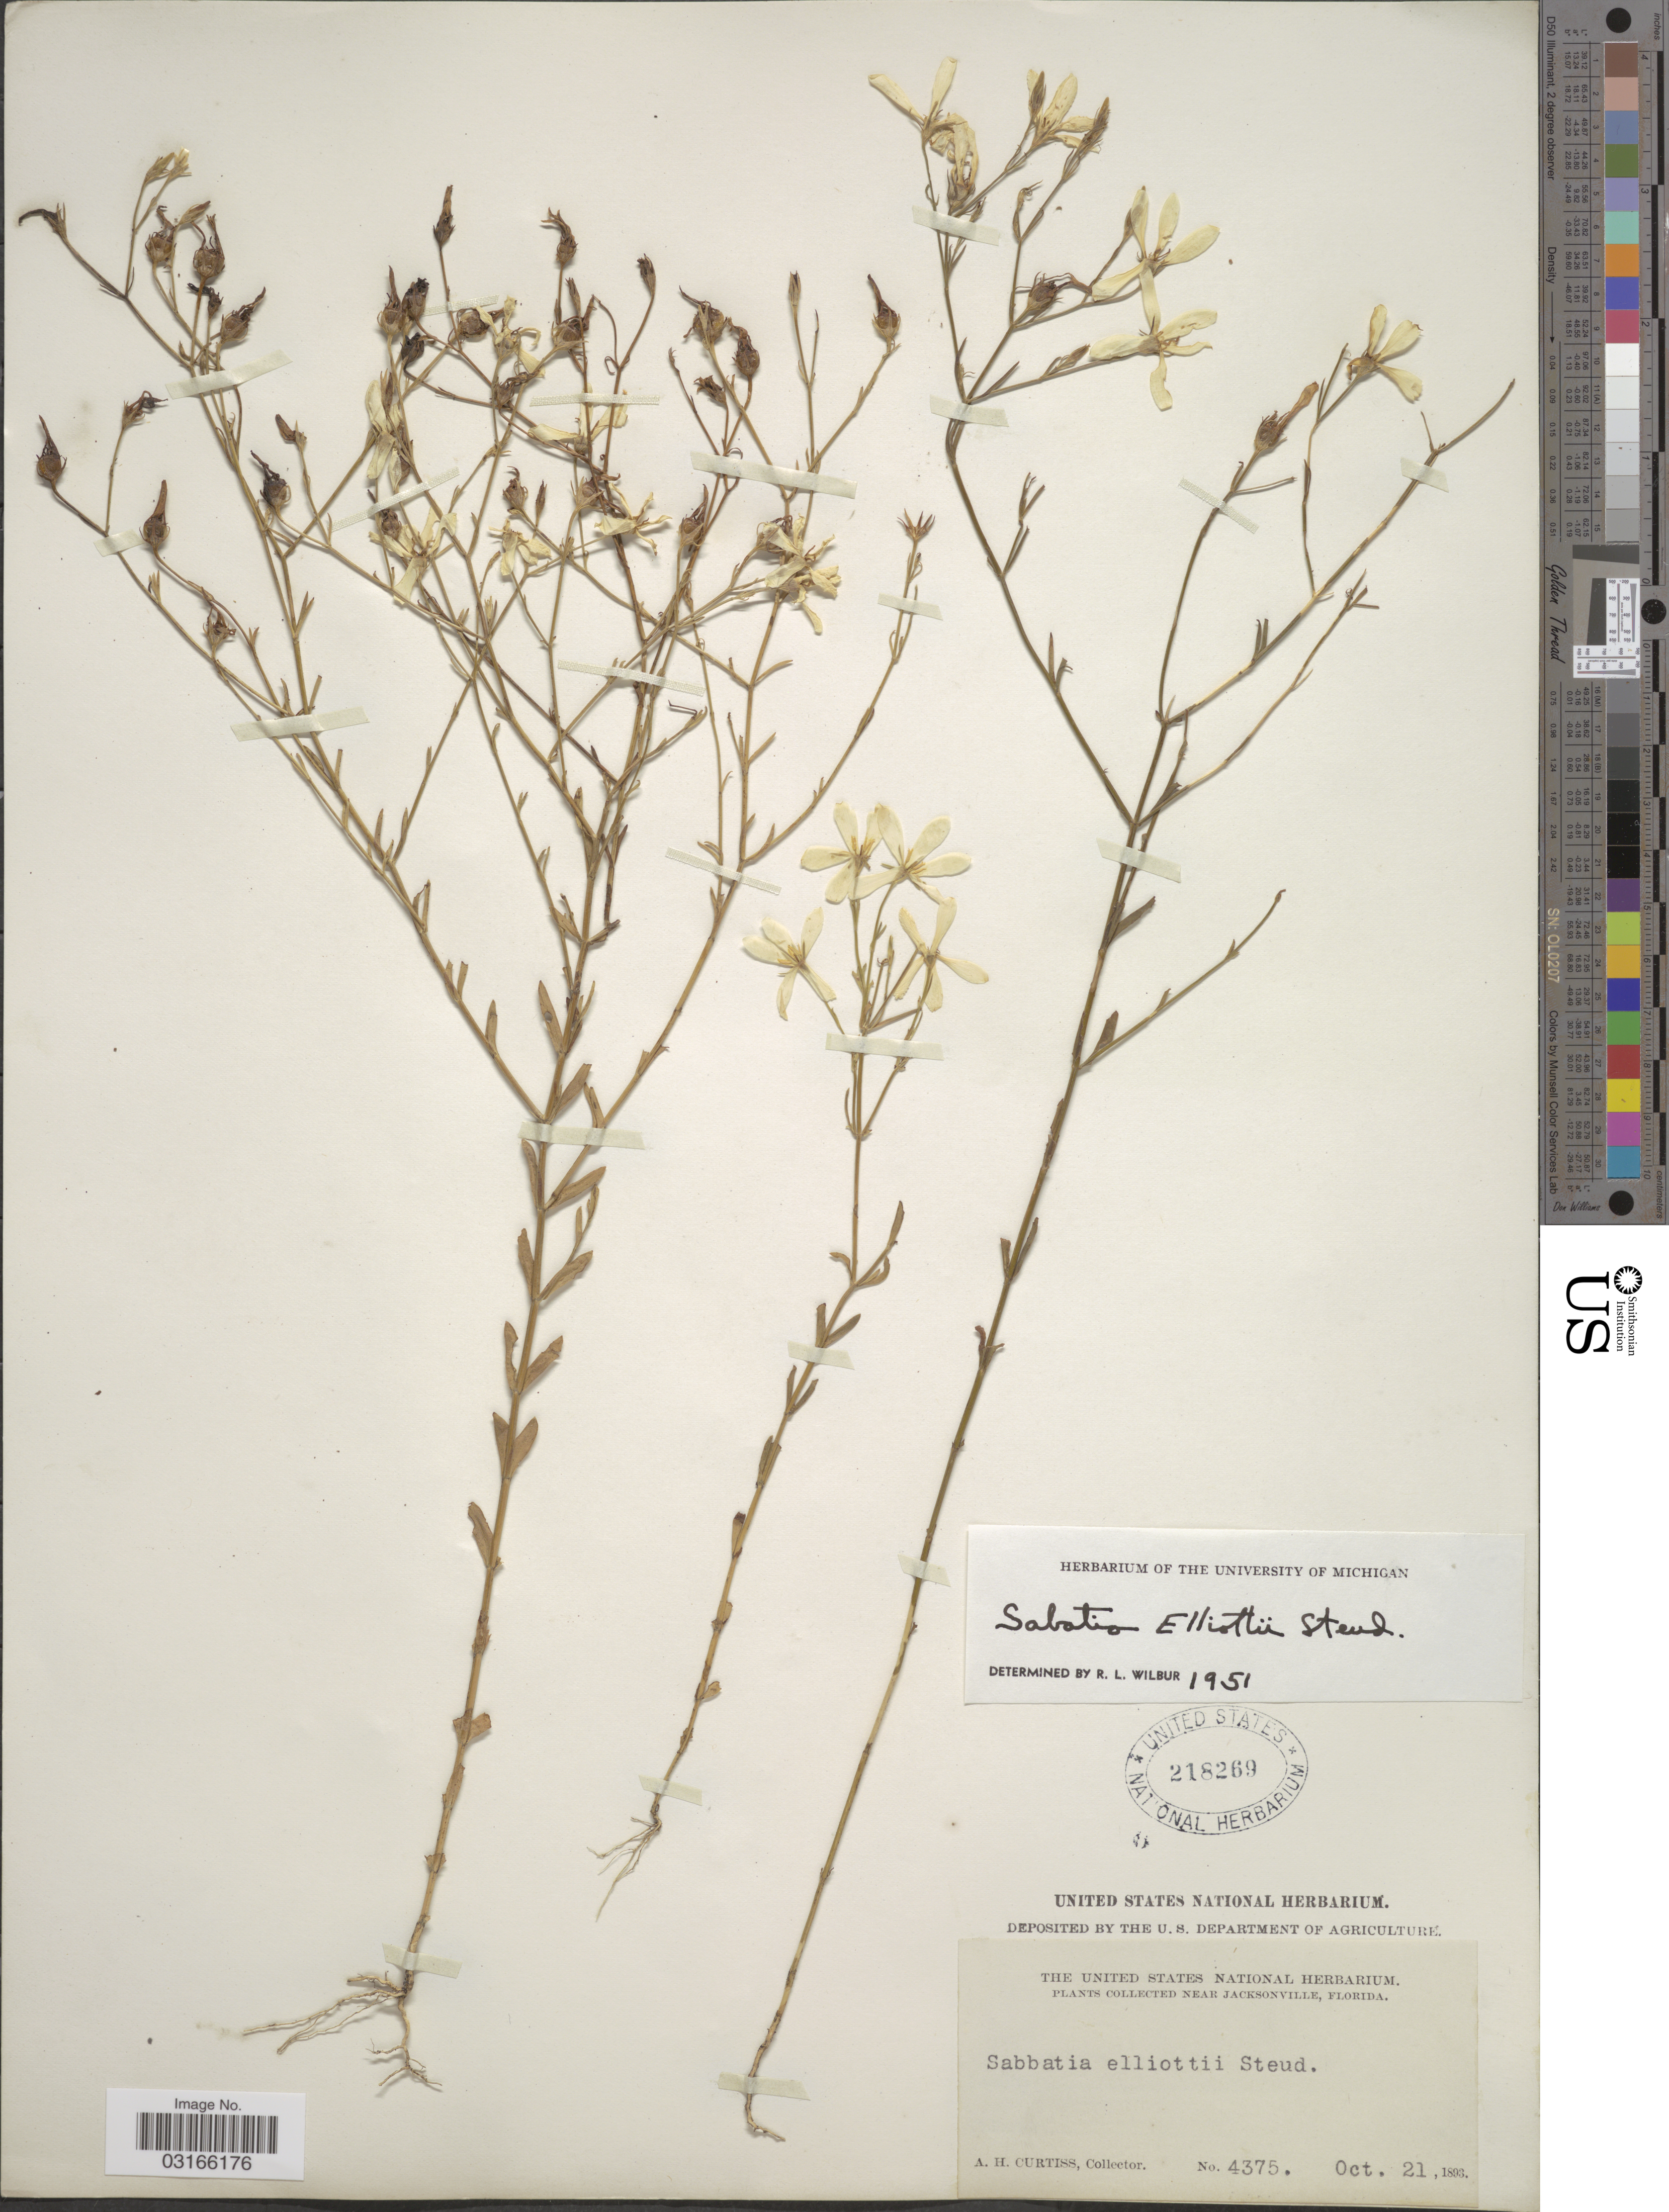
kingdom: Plantae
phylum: Tracheophyta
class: Magnoliopsida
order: Gentianales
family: Gentianaceae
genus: Sabatia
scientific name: Sabatia brevifolia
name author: Raf.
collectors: A. H. Curtiss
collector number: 4375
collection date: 1893-10-21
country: United States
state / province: Florida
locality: Near Jacksonville, Florida.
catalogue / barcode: US 218269